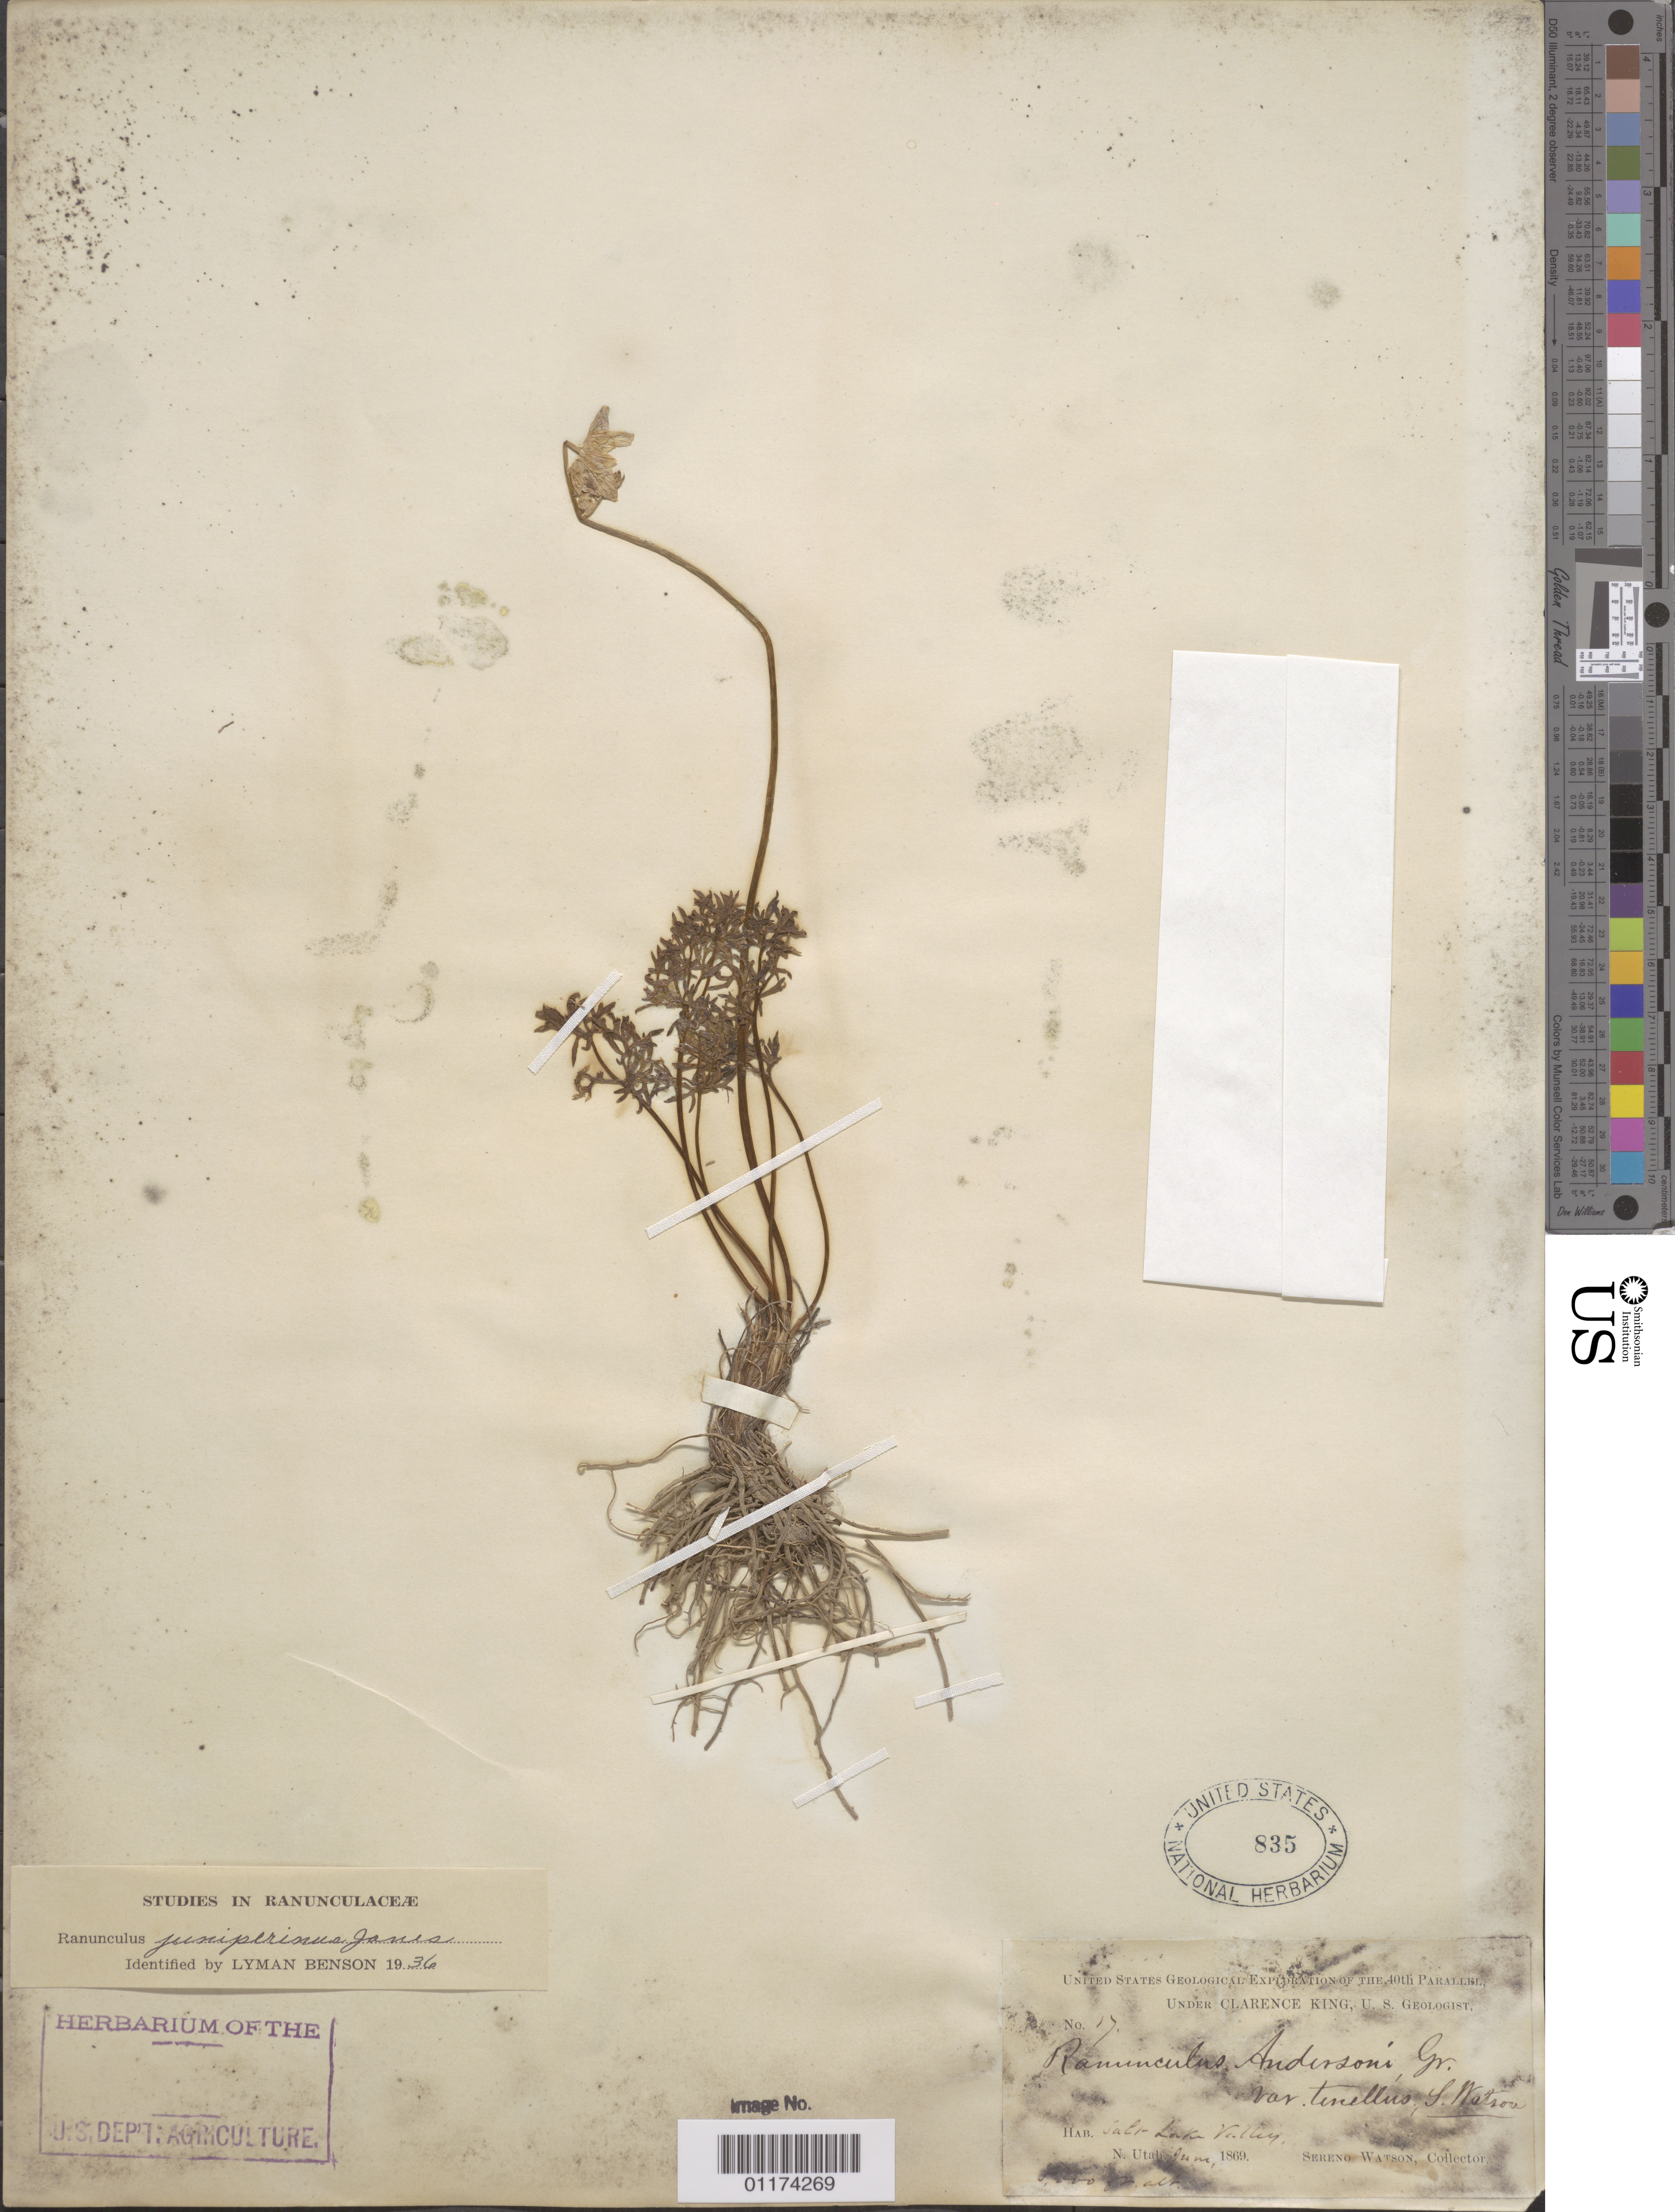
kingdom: Plantae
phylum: Tracheophyta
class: Magnoliopsida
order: Ranunculales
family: Ranunculaceae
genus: Ranunculus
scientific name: Ranunculus juniperinus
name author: M.E. Jones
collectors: S. Watson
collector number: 17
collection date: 1869-06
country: United States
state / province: Utah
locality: Salt Lake Valley, N. Utah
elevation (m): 1524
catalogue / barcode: US 835